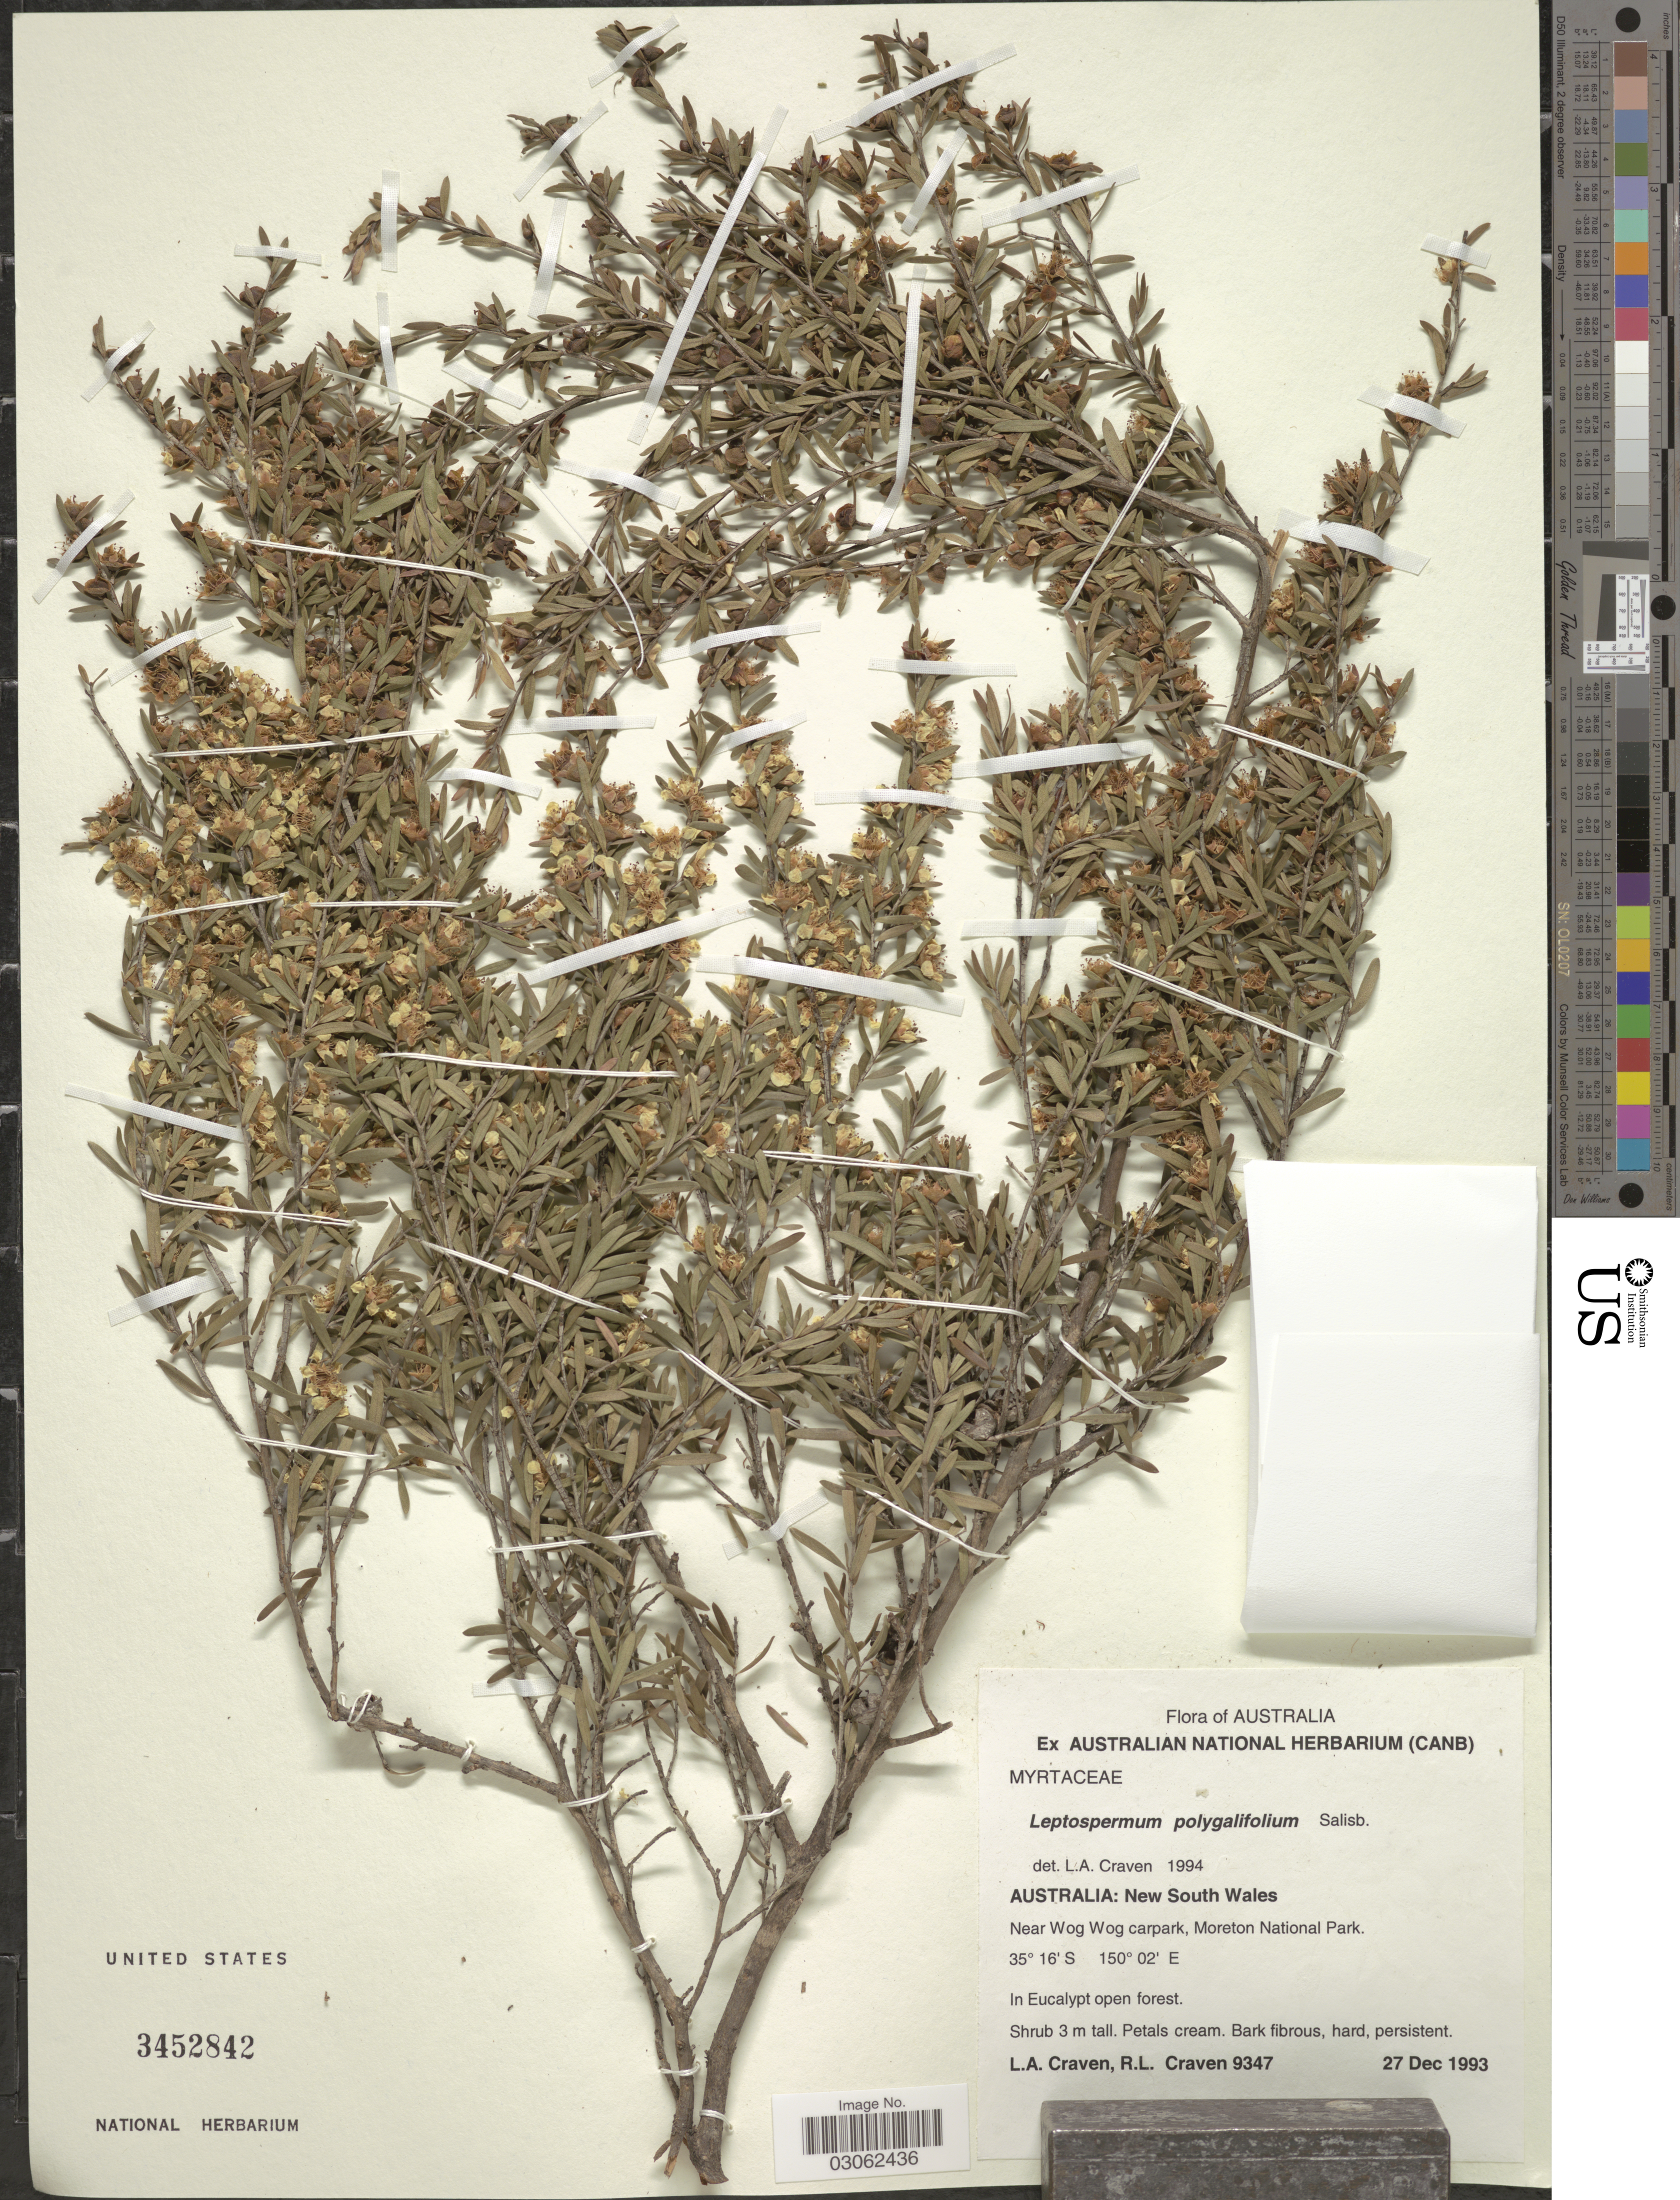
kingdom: Plantae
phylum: Tracheophyta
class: Magnoliopsida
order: Myrtales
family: Myrtaceae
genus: Leptospermum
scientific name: Leptospermum polygalifolium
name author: Salisb.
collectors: L. A. Craven & R. Craven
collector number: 9347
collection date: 1993-12-27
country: Australia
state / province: New South Wales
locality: Near Wog Wog carpark, Moreton National Park.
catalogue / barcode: US 3452842